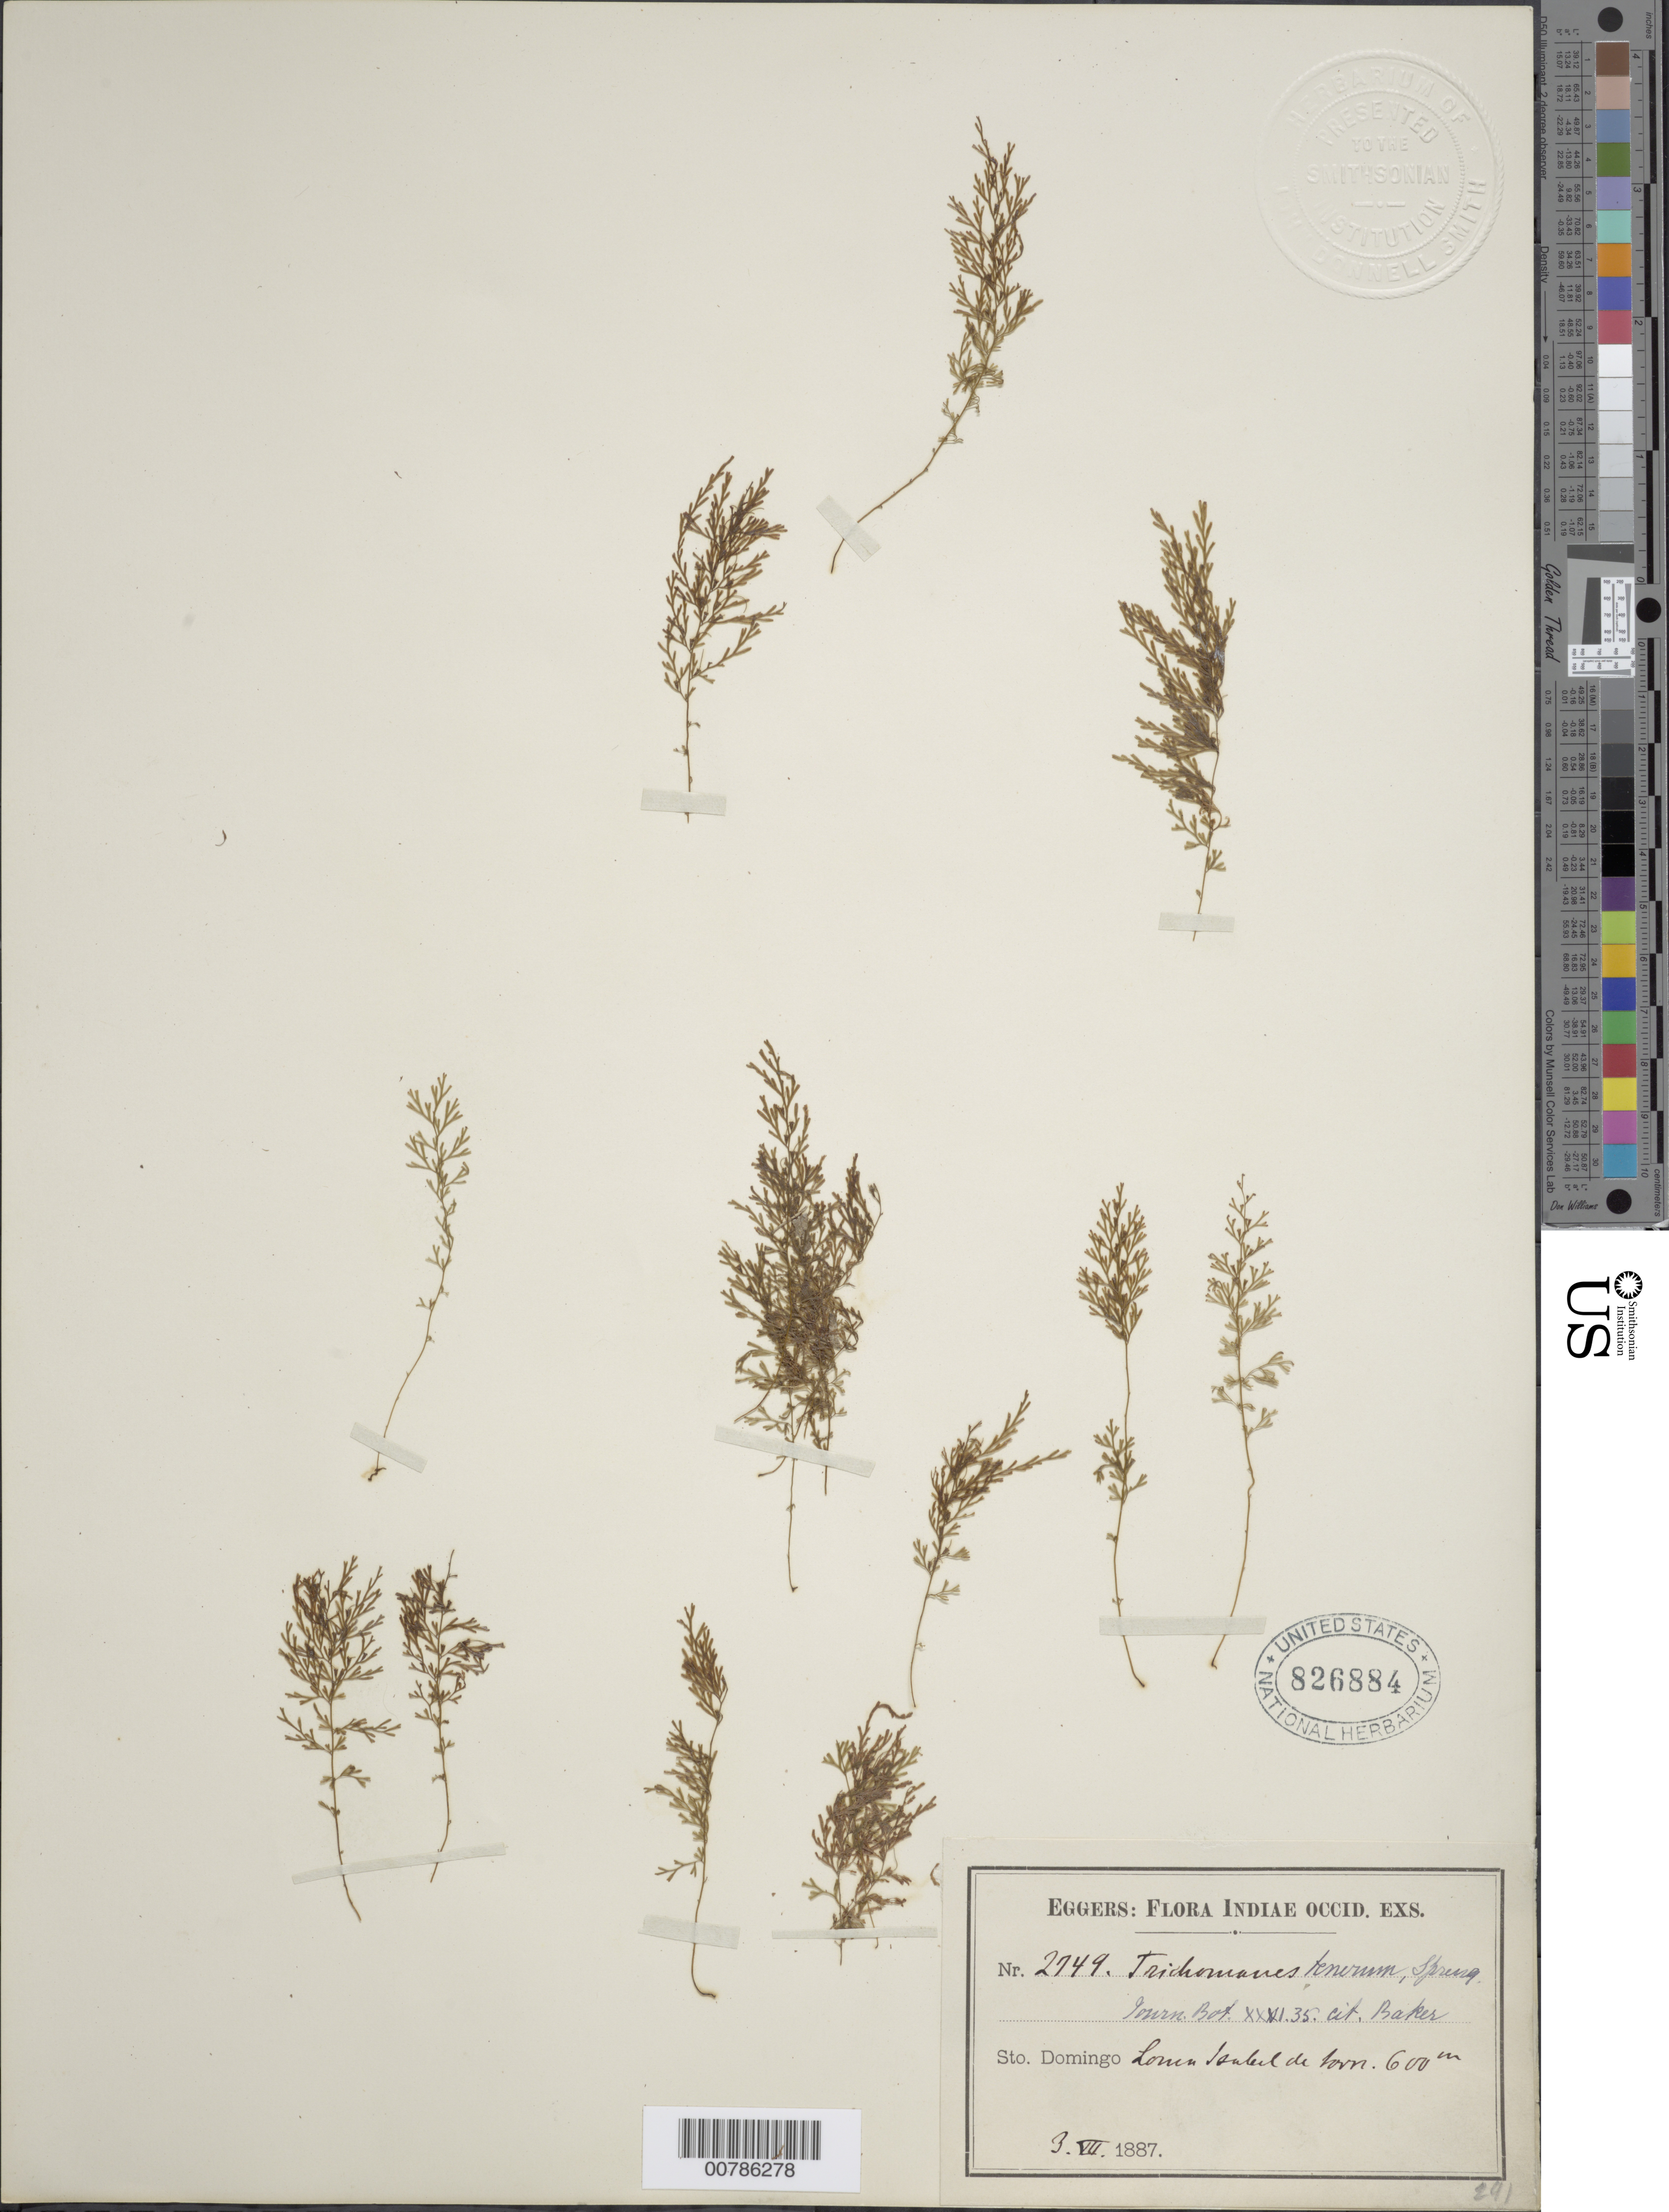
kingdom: Plantae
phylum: Tracheophyta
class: Polypodiopsida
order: Hymenophyllales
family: Hymenophyllaceae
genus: Polyphlebium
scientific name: Polyphlebium angustatum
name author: (Carmich.) Ebihara & Dubuisson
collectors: H. F. A. von Eggers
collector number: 2749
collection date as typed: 03 Jul 1887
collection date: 1887-07-03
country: Dominican Republic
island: Hispaniola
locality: Loma Isabel de Lorre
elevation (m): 600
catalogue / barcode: US 826884